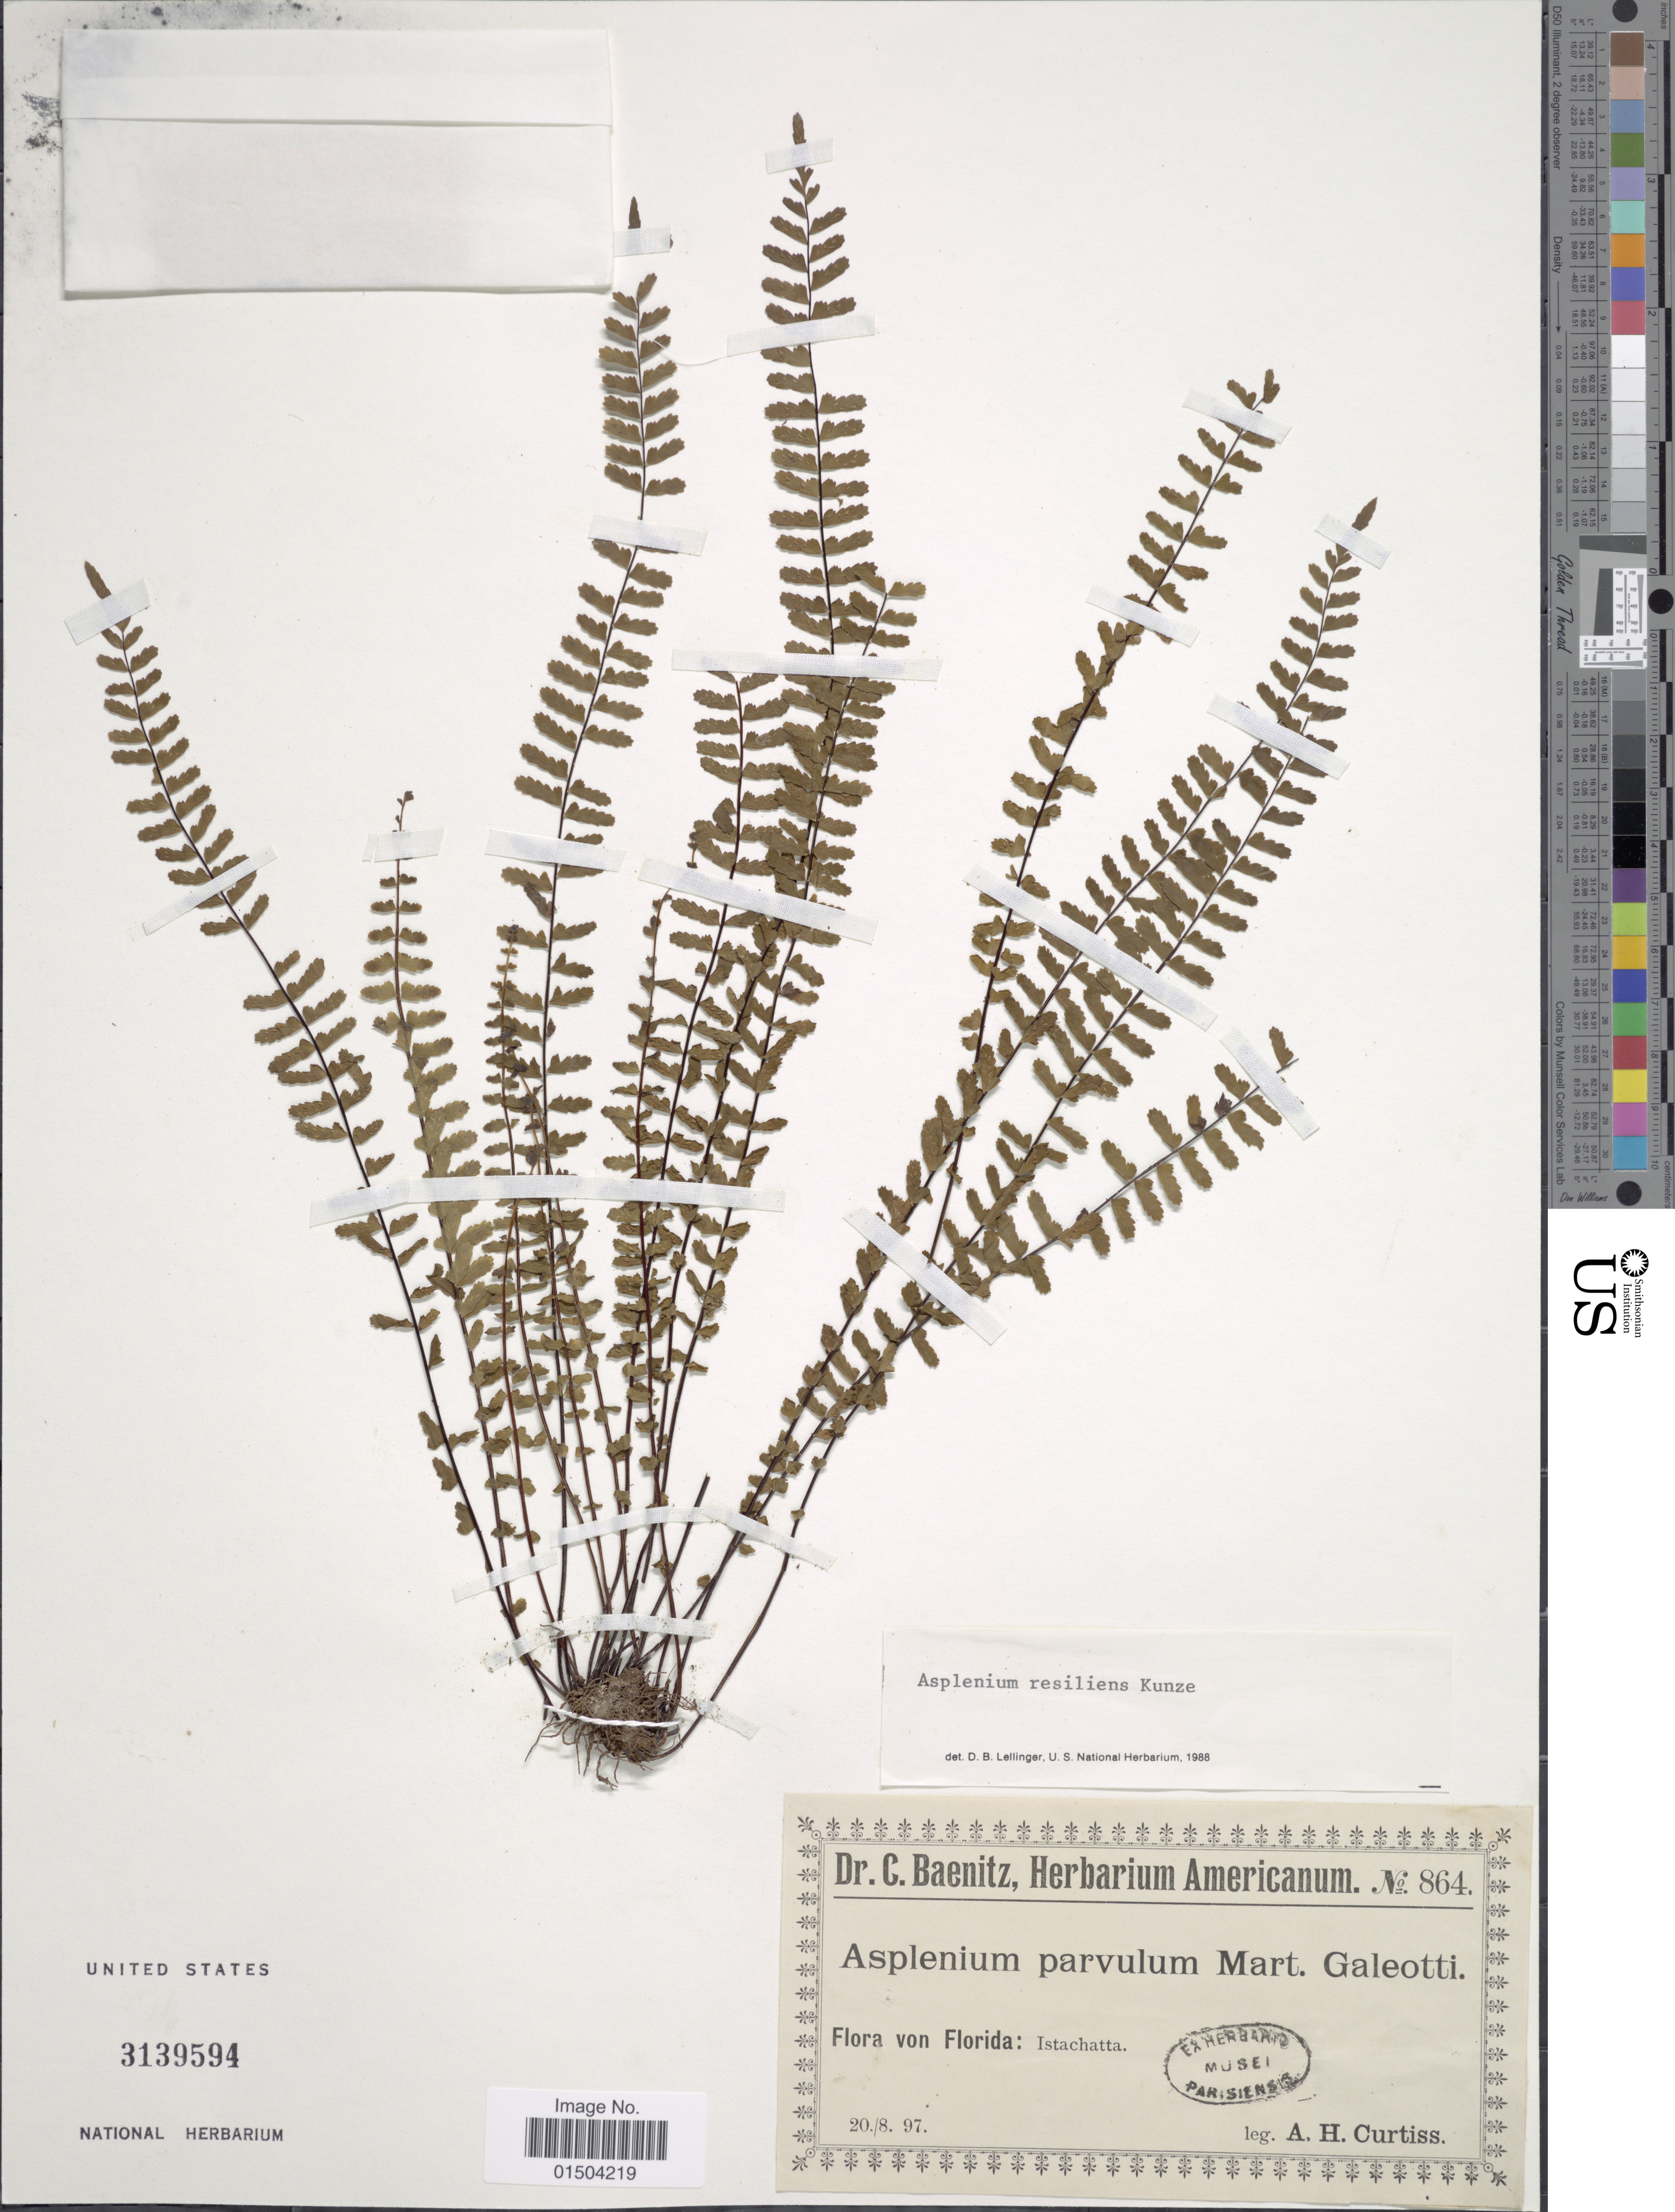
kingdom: Plantae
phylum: Tracheophyta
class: Polypodiopsida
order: Polypodiales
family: Aspleniaceae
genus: Asplenium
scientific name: Asplenium resiliens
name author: Kunze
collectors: A. H. Curtiss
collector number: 864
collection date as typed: Transcribed d/m/y: 20/8/97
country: United States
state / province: Florida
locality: Istachatta.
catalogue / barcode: US 3139594